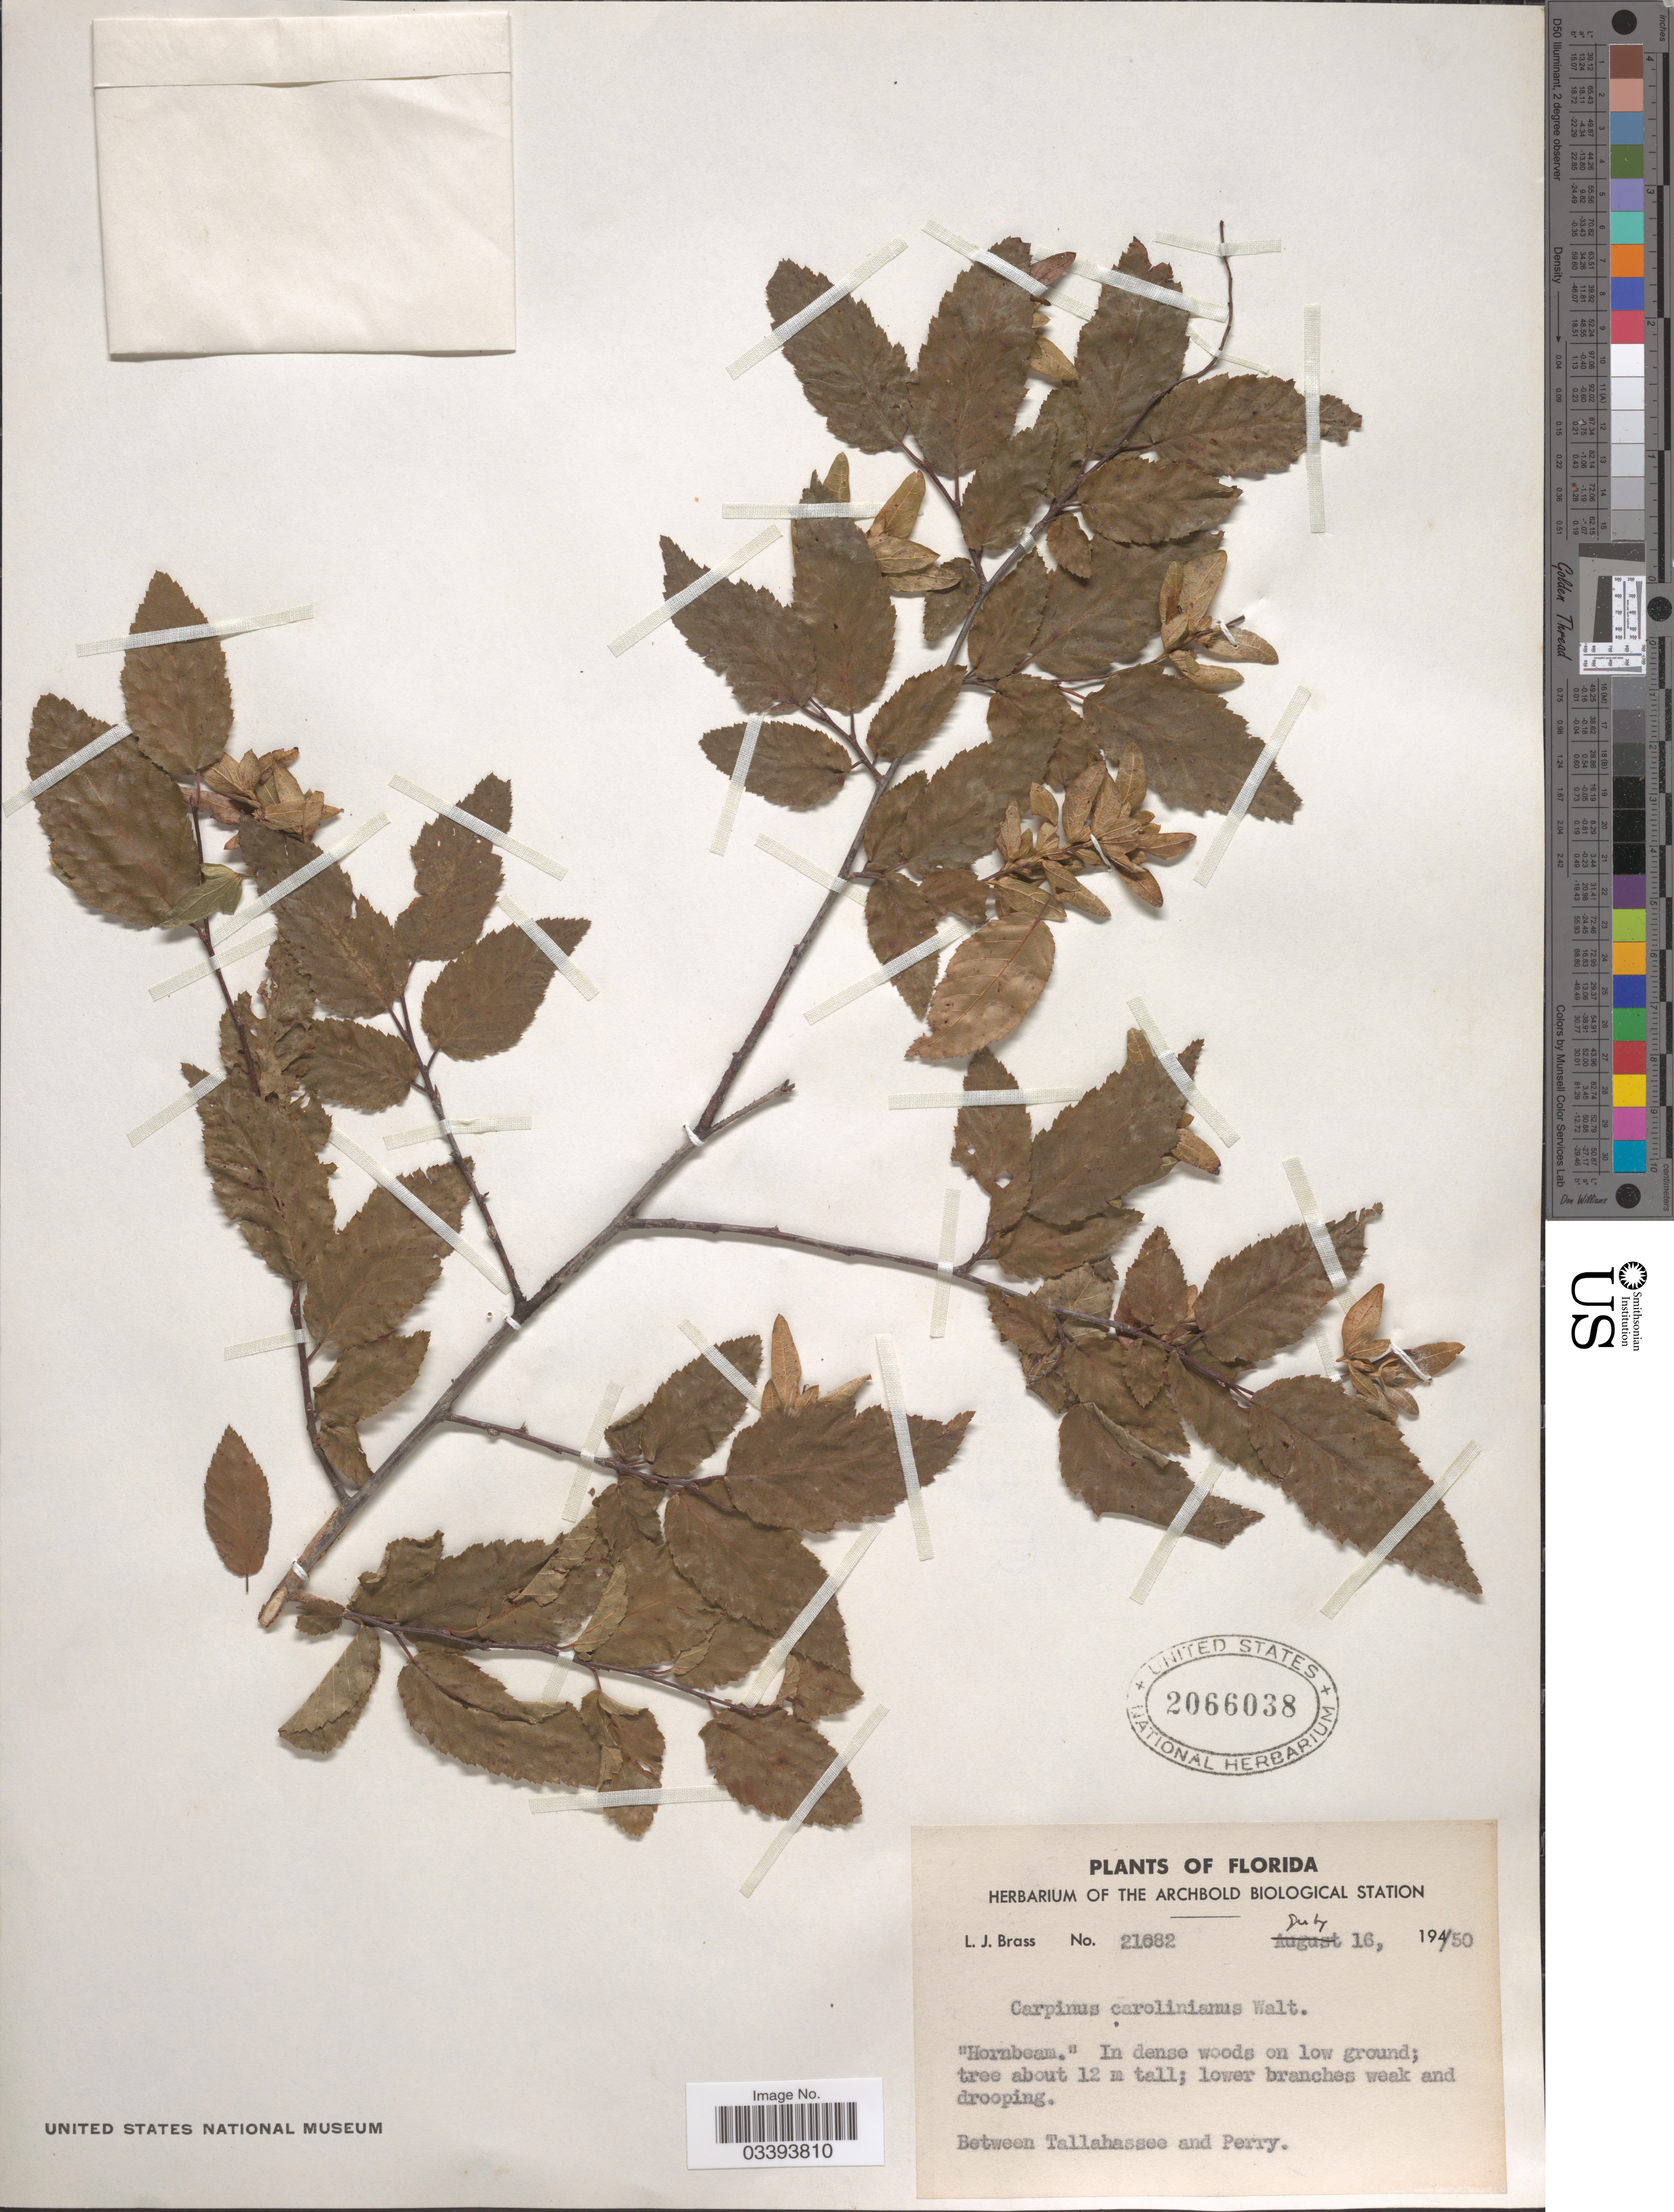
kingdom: Plantae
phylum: Tracheophyta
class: Magnoliopsida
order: Fagales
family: Betulaceae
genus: Carpinus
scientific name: Carpinus caroliniana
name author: Walter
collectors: L. J. Brass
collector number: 21082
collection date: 1950-07-16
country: United States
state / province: Florida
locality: Between Tallahassee and Perry.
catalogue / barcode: US 2066038